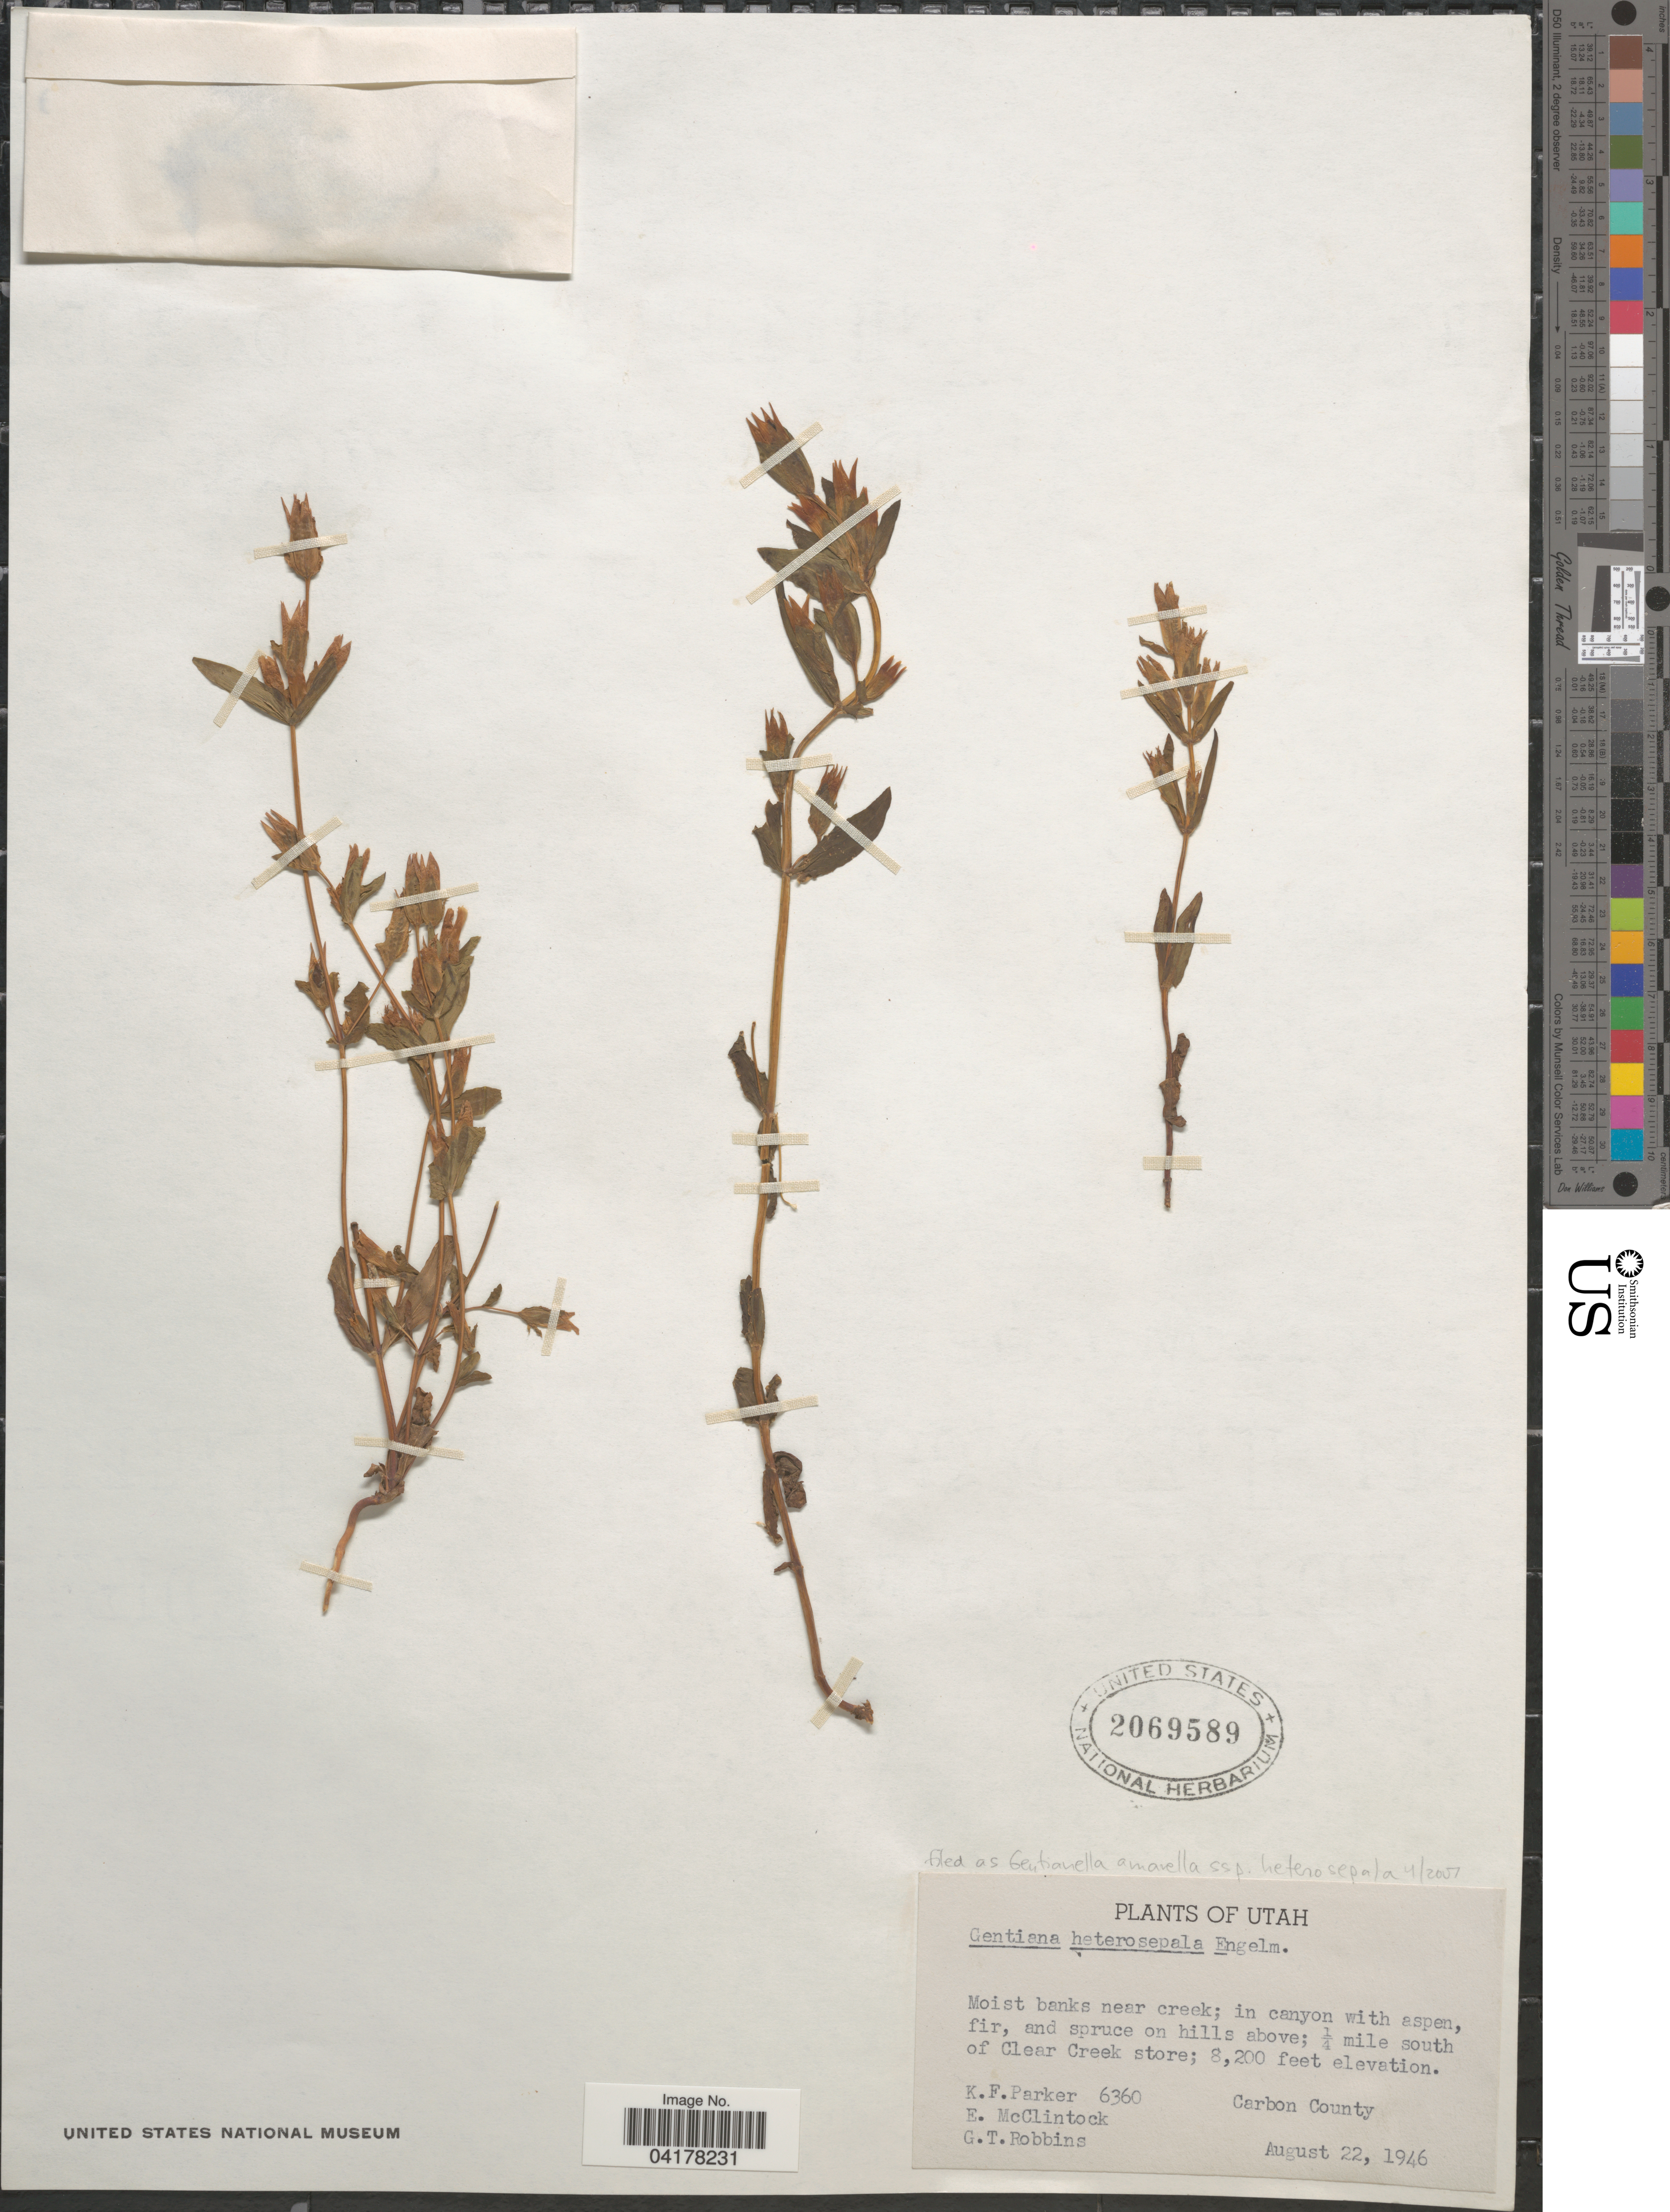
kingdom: Plantae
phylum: Tracheophyta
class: Magnoliopsida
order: Gentianales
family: Gentianaceae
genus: Gentiana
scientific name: Gentiana heterosepala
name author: Engelm.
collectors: K. F. Parker, E. McClintock & G. T. Robbins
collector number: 6360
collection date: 1946-08-22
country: United States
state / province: Utah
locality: ¼ mile south of Clear Creek store. Carbon County.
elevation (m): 2499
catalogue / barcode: US 2069589